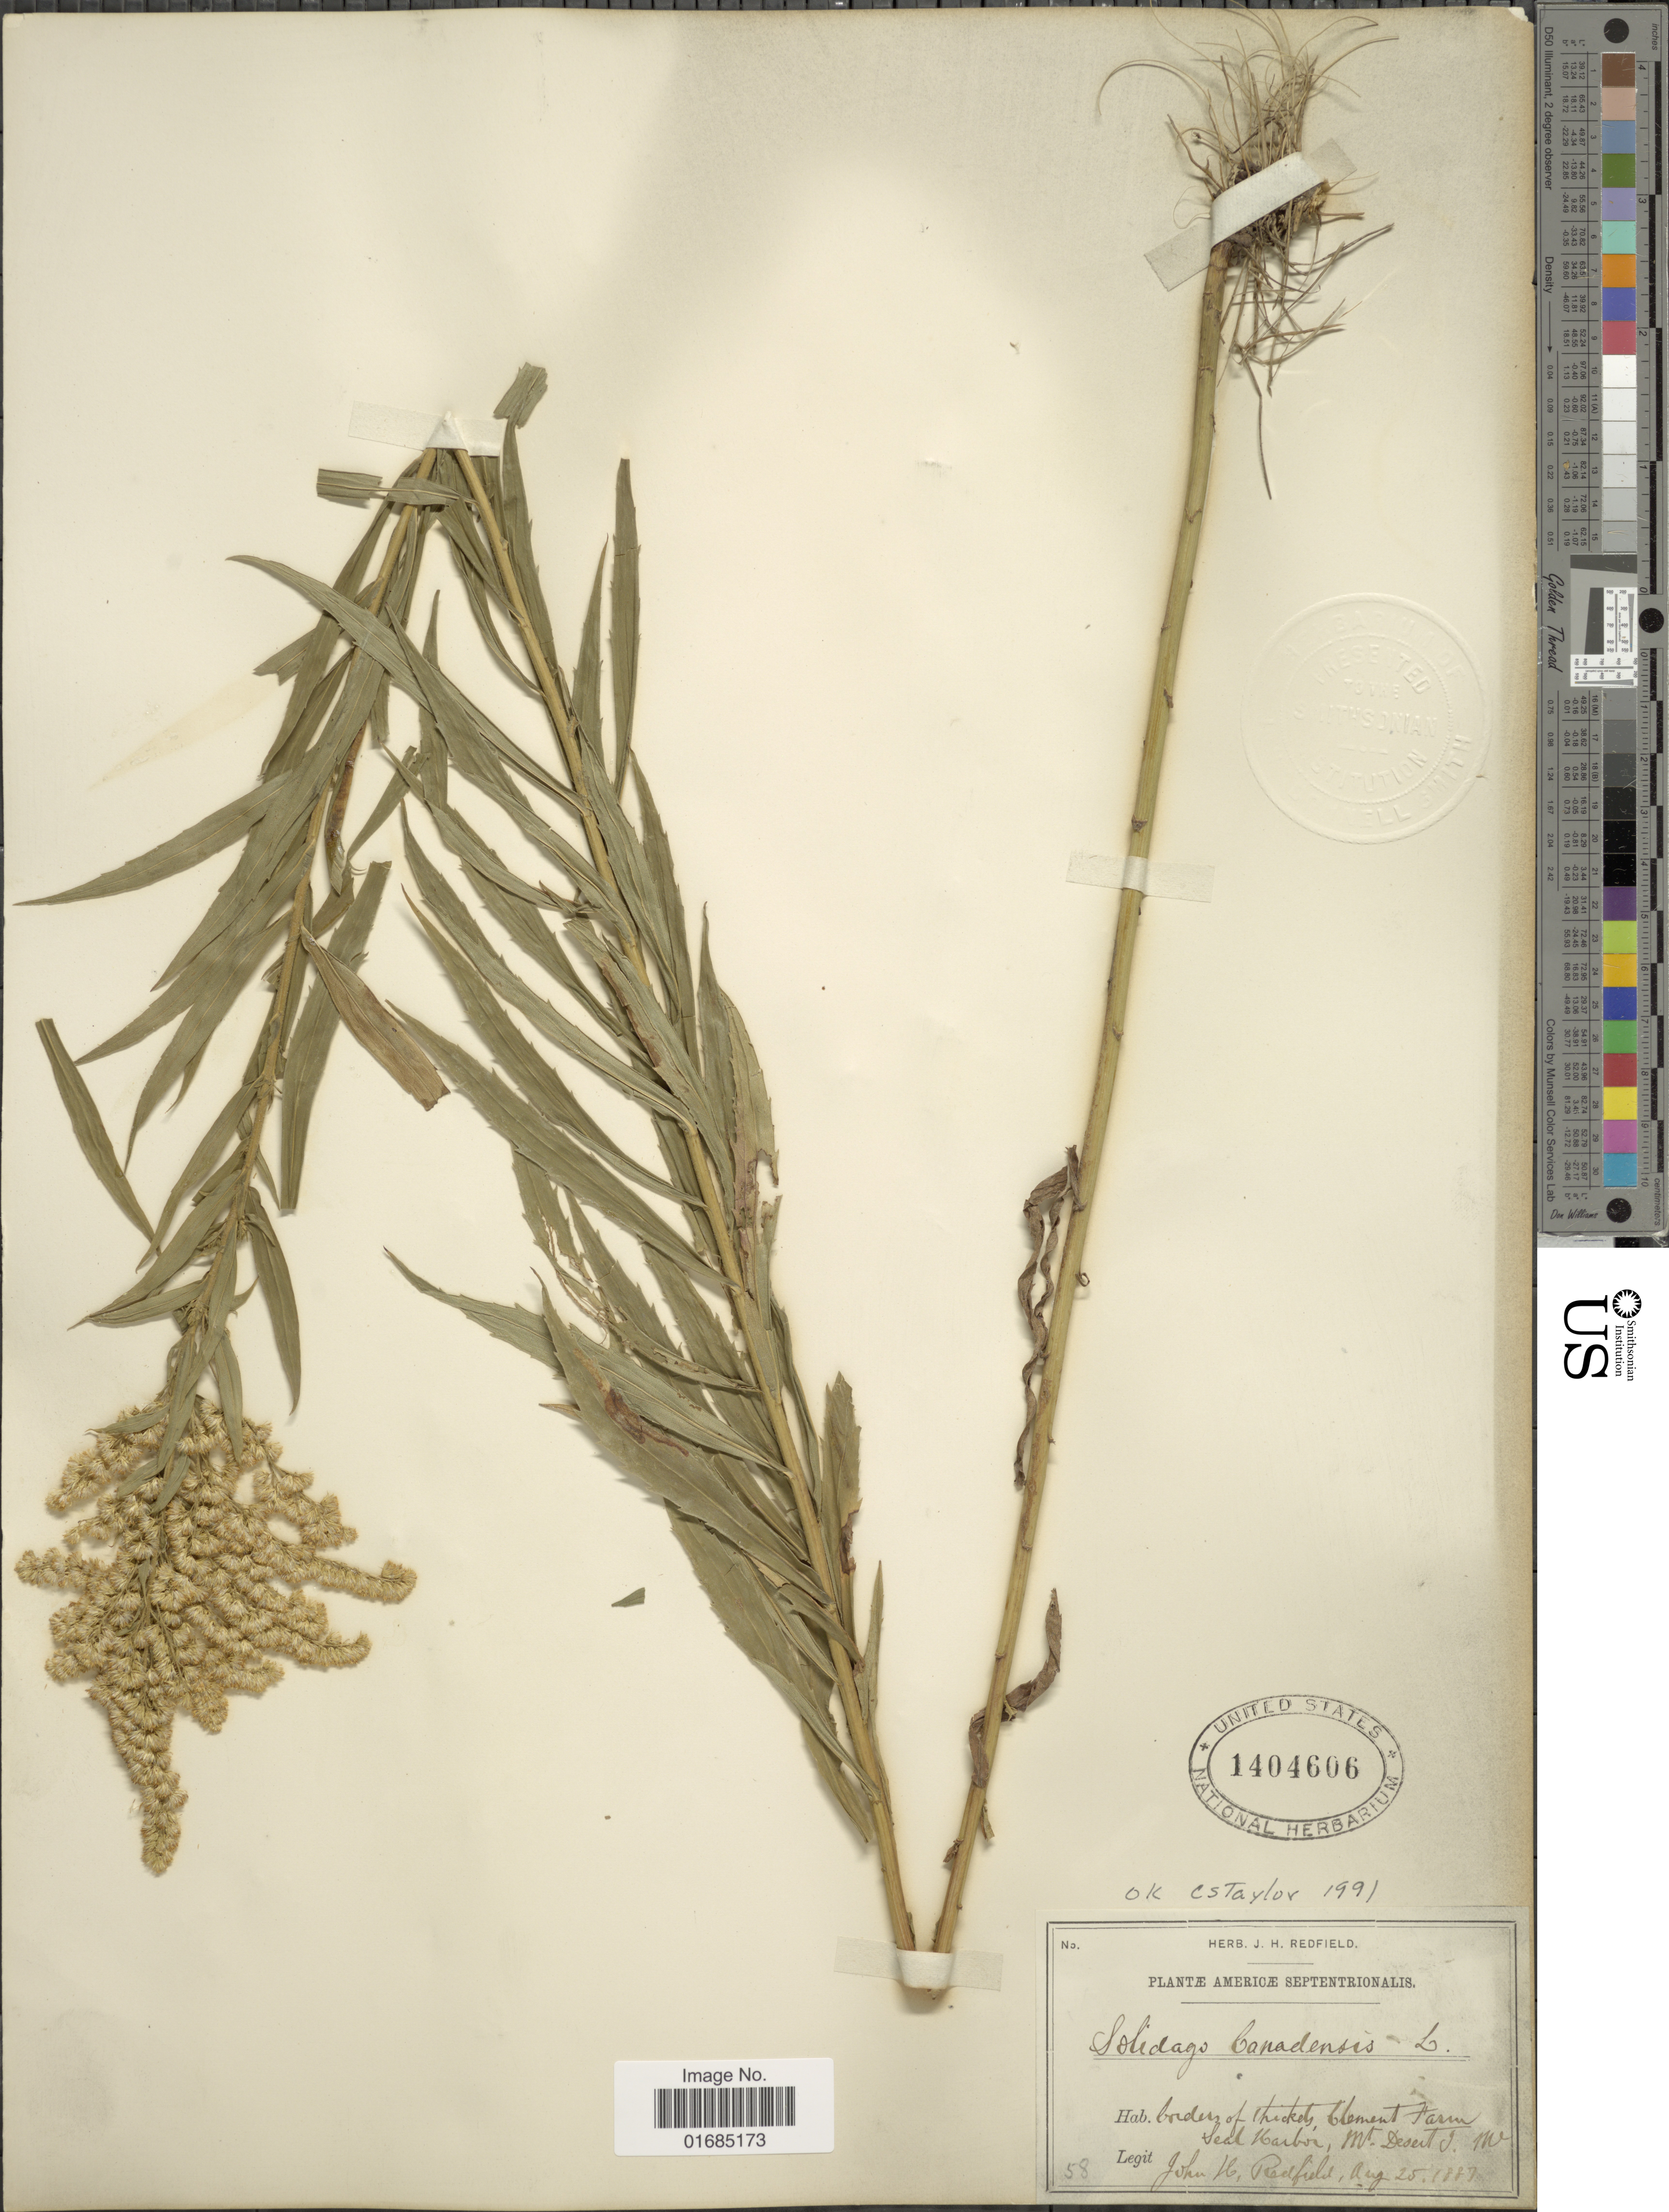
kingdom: Plantae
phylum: Tracheophyta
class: Magnoliopsida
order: Asterales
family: Asteraceae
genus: Solidago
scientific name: Solidago canadensis var. canadensis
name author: L.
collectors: J. Redfield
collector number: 58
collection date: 1887-08-25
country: United States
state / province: Maine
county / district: Hancock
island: Mt. Desert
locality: Borders of thickets, Clement Farm, Seal Harbor, Mt. Desert I., Me.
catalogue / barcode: US 1404606